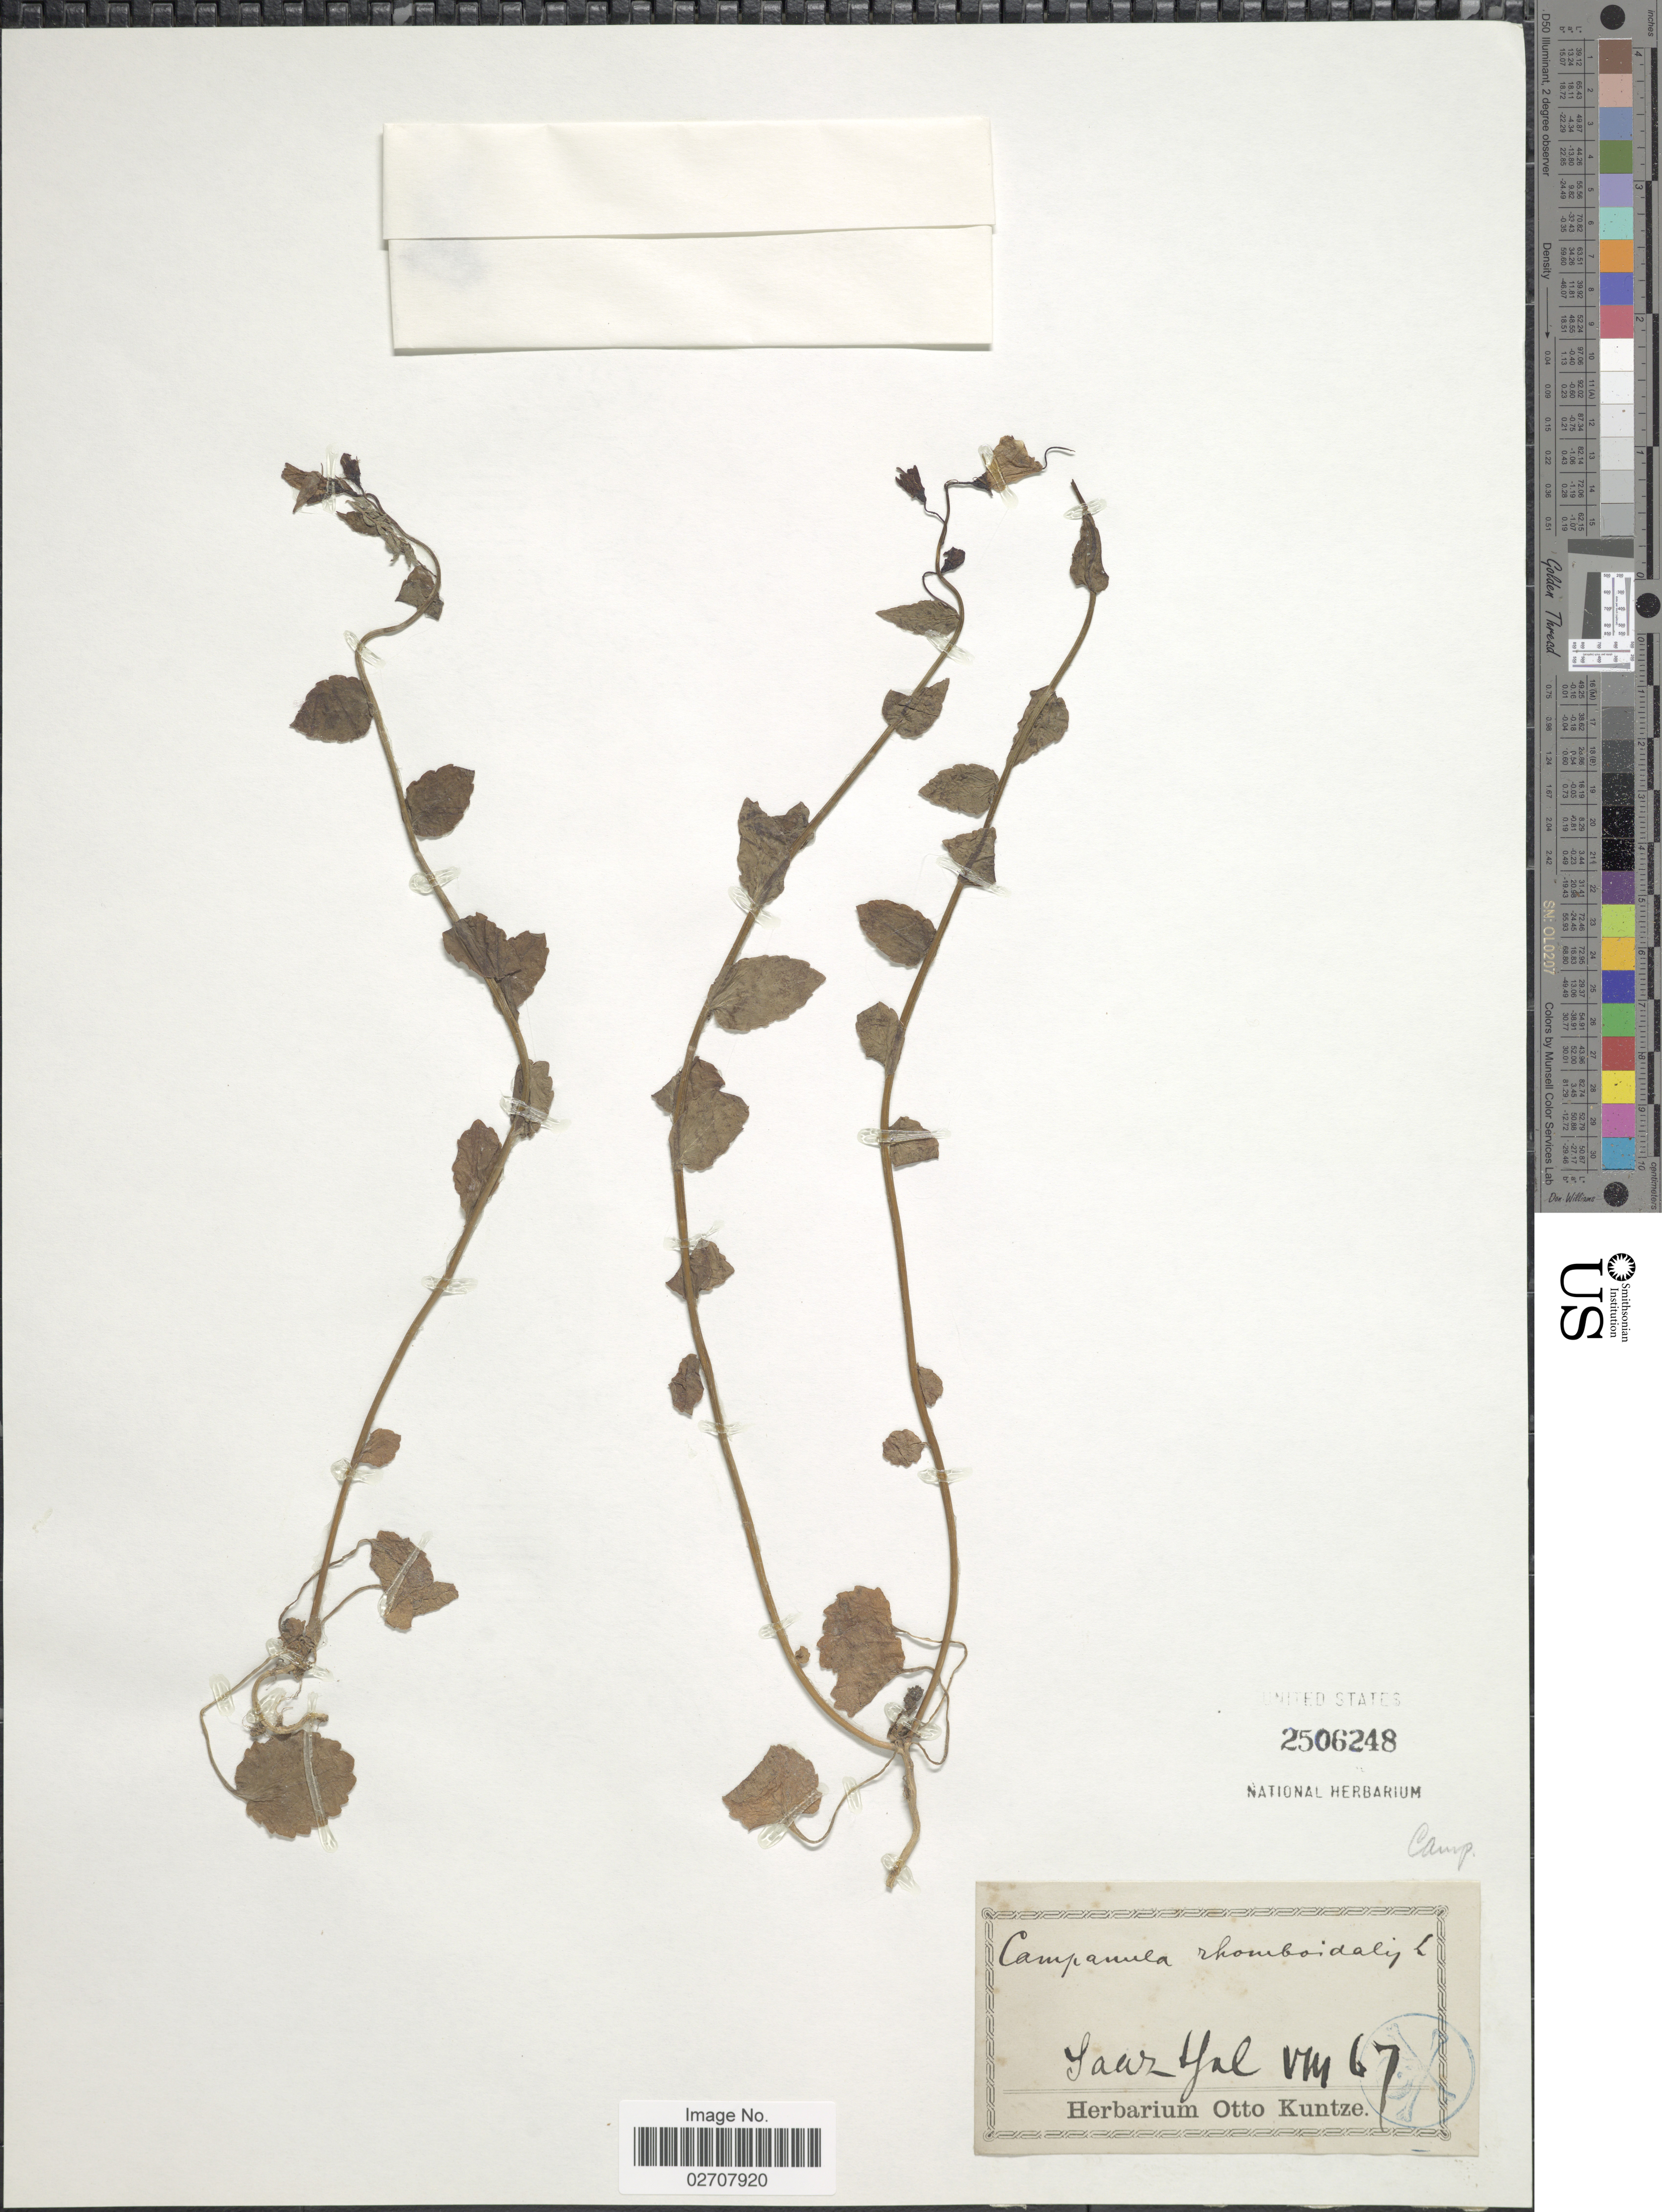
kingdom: Plantae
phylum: Tracheophyta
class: Magnoliopsida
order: Asterales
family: Campanulaceae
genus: Campanula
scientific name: Campanula rhomboidalis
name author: L.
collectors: ex herb. Otto Kuntze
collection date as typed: VIII 67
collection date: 1867-08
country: Switzerland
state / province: St. Gallen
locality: Saar thal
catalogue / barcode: US 2506248